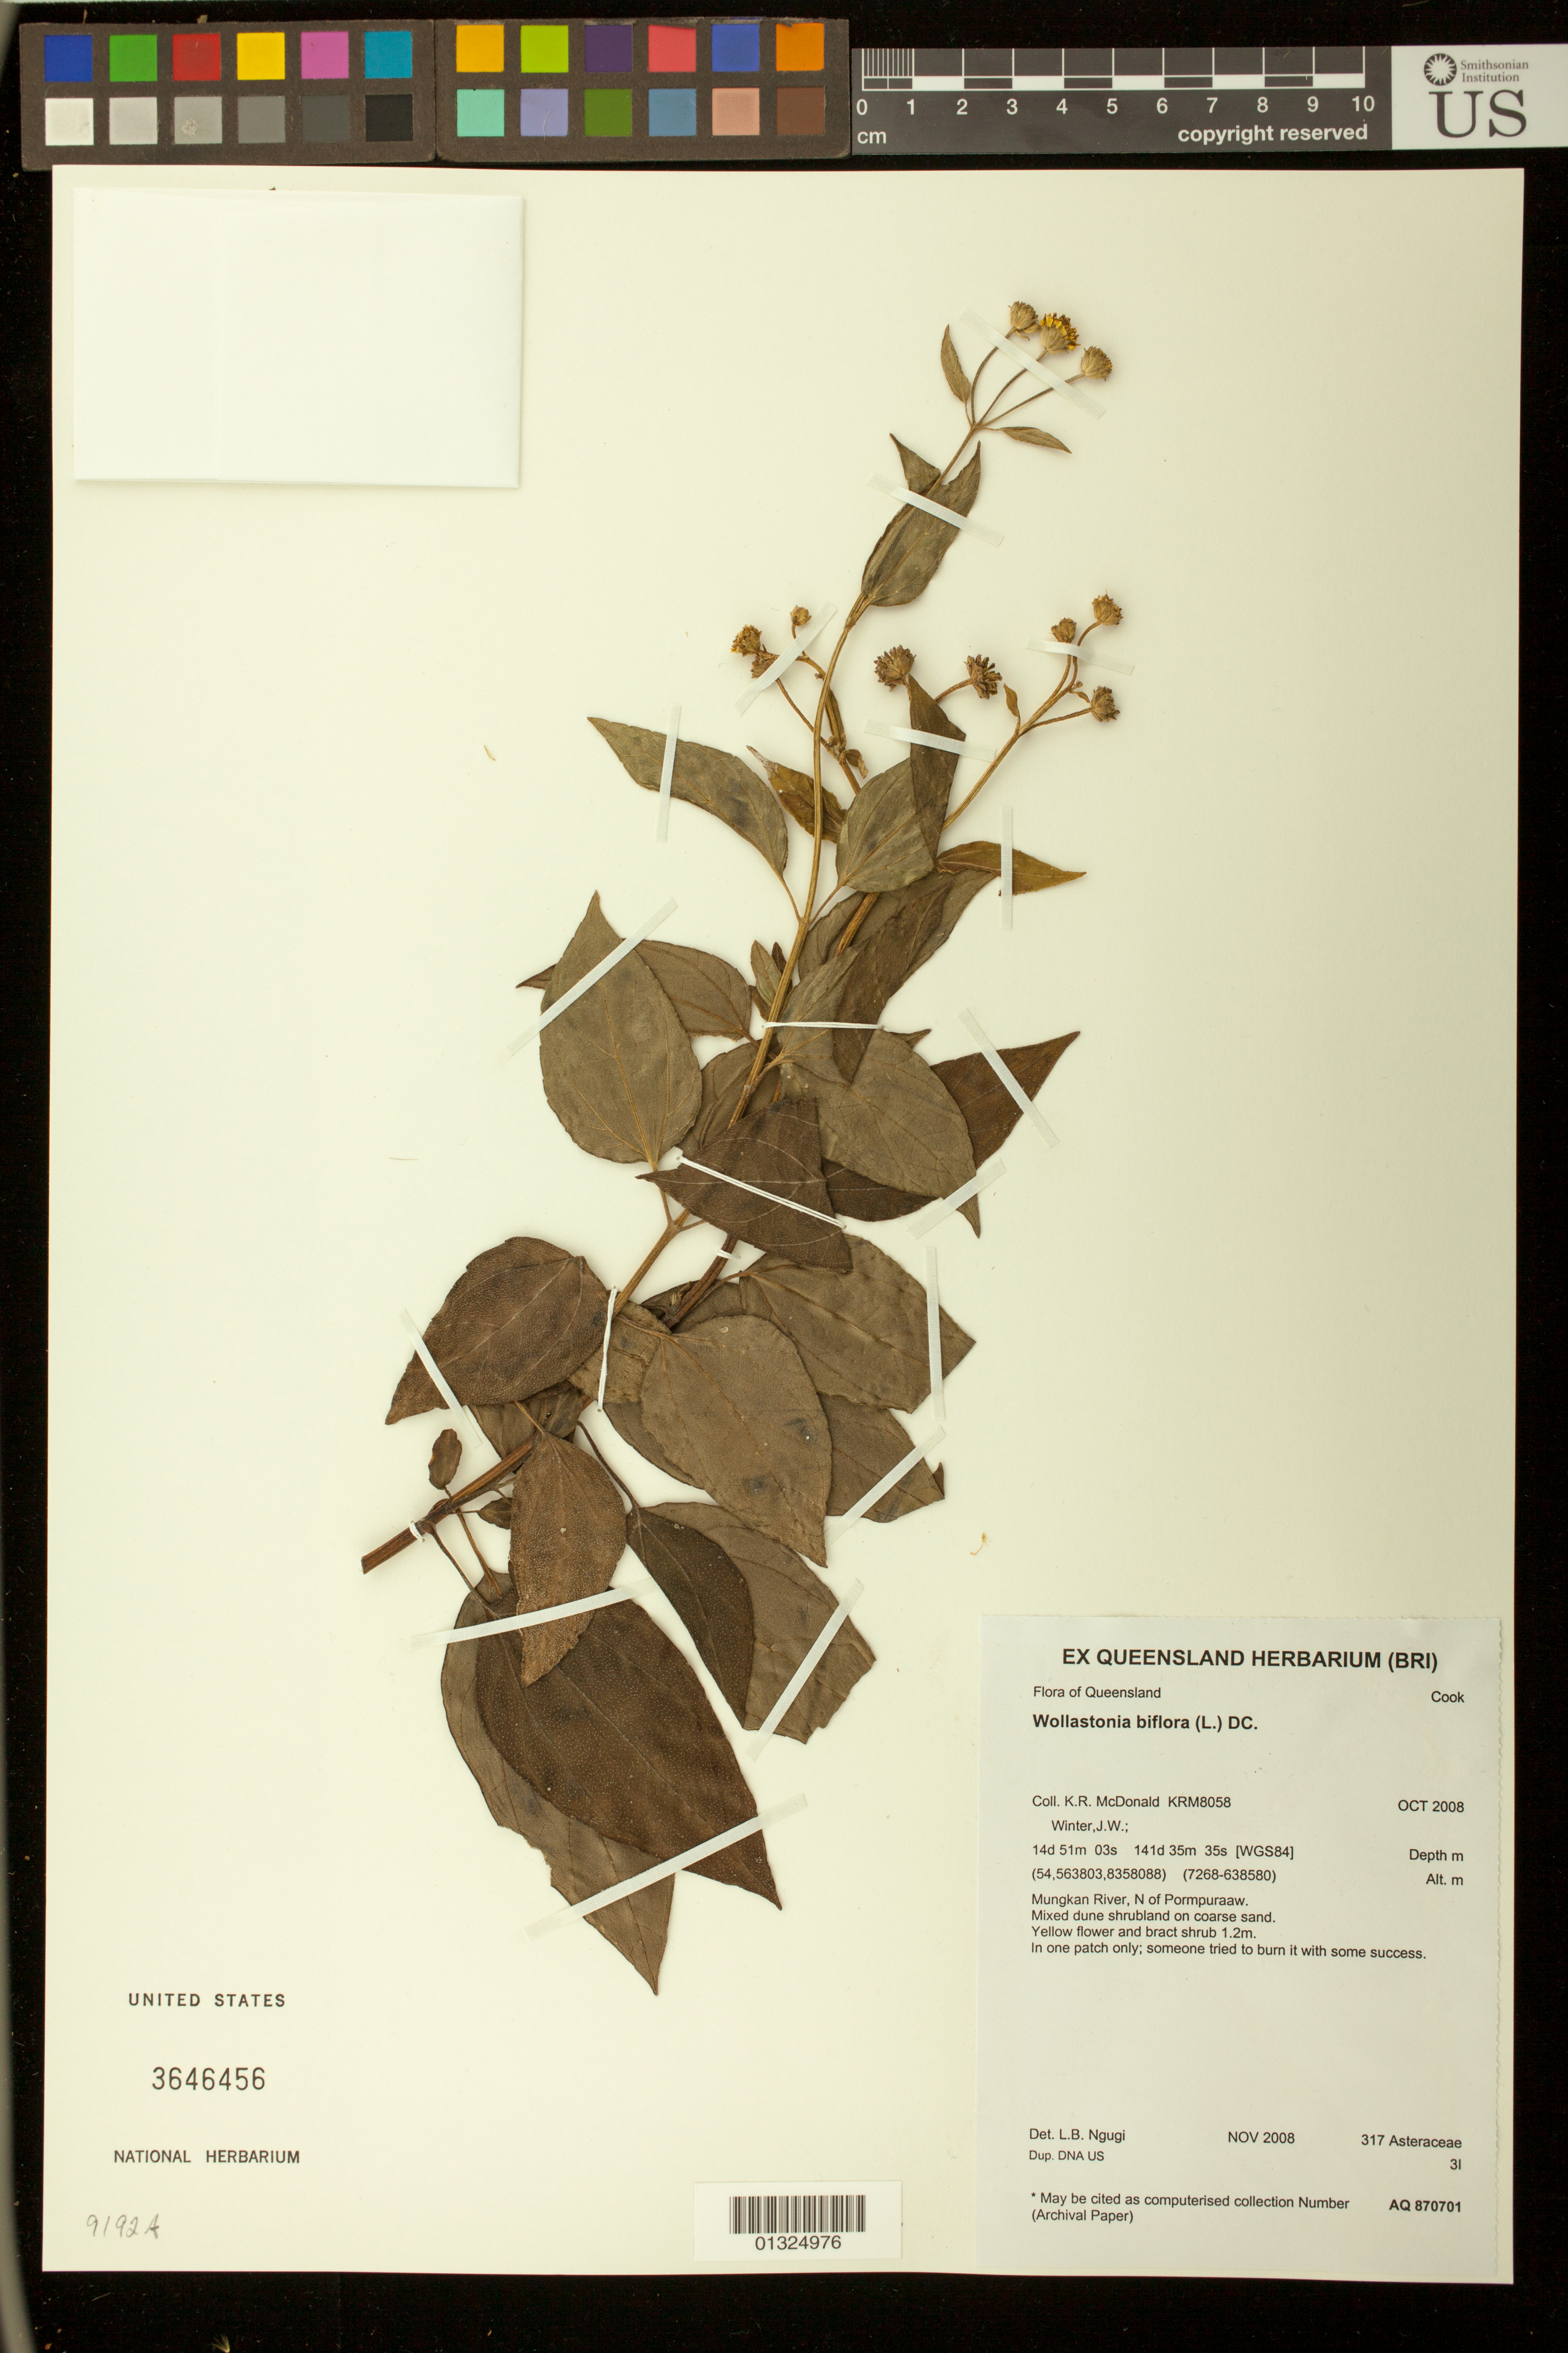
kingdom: Plantae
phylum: Tracheophyta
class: Magnoliopsida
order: Asterales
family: Asteraceae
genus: Wollastonia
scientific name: Wollastonia biflora var. biflora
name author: (L.) DC.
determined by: Wagner, W. L., (BOT), Smithsonian Institution - National Museum of Natural History (UNITED STATES)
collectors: L. Ngugi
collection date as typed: Nov 2008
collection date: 2008-11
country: Australia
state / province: Queensland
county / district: Cook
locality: Mungkan River, N of Pormpuraaw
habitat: Mixed dune shrubland on coarse sand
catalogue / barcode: US 3646456